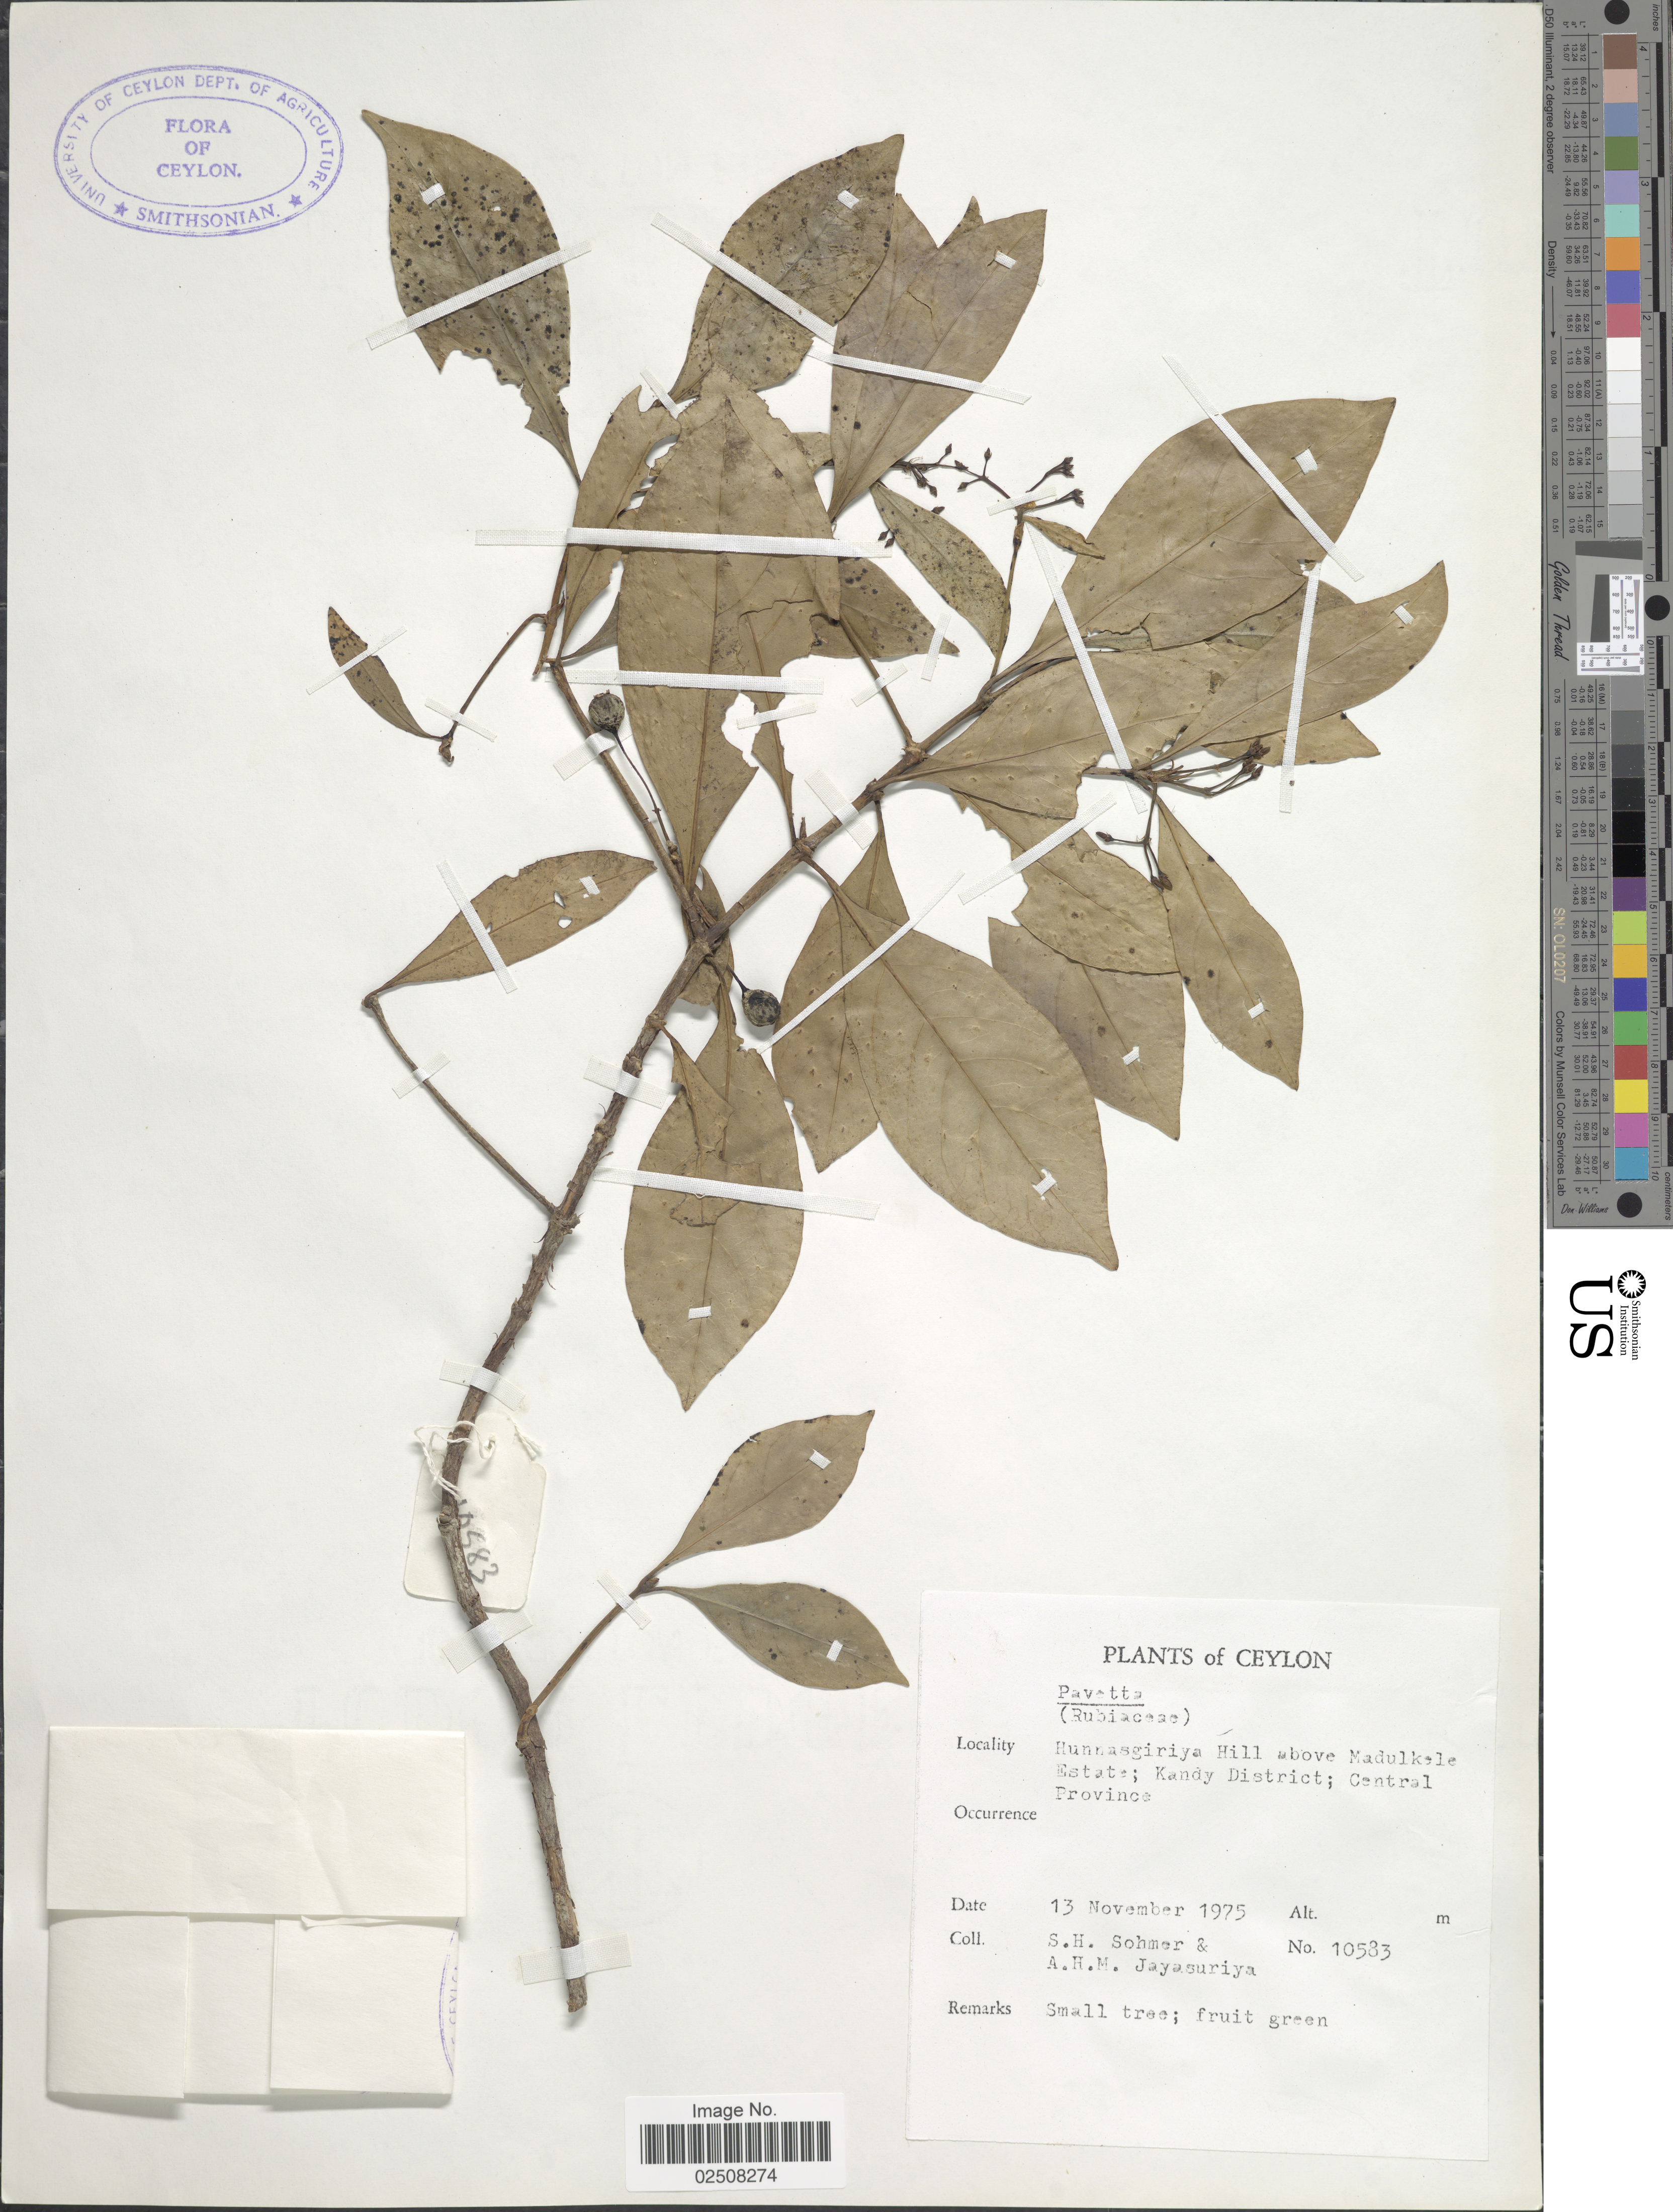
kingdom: Plantae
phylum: Tracheophyta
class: Magnoliopsida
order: Gentianales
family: Rubiaceae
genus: Pavetta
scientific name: Pavetta sp.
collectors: S. H. Sohmer & A. H. Jayasuriya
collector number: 10583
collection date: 1975-11-13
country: Sri Lanka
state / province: Central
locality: Ceylon, Hunnasgiriya Hill above Madulkele Estate; Kandy District